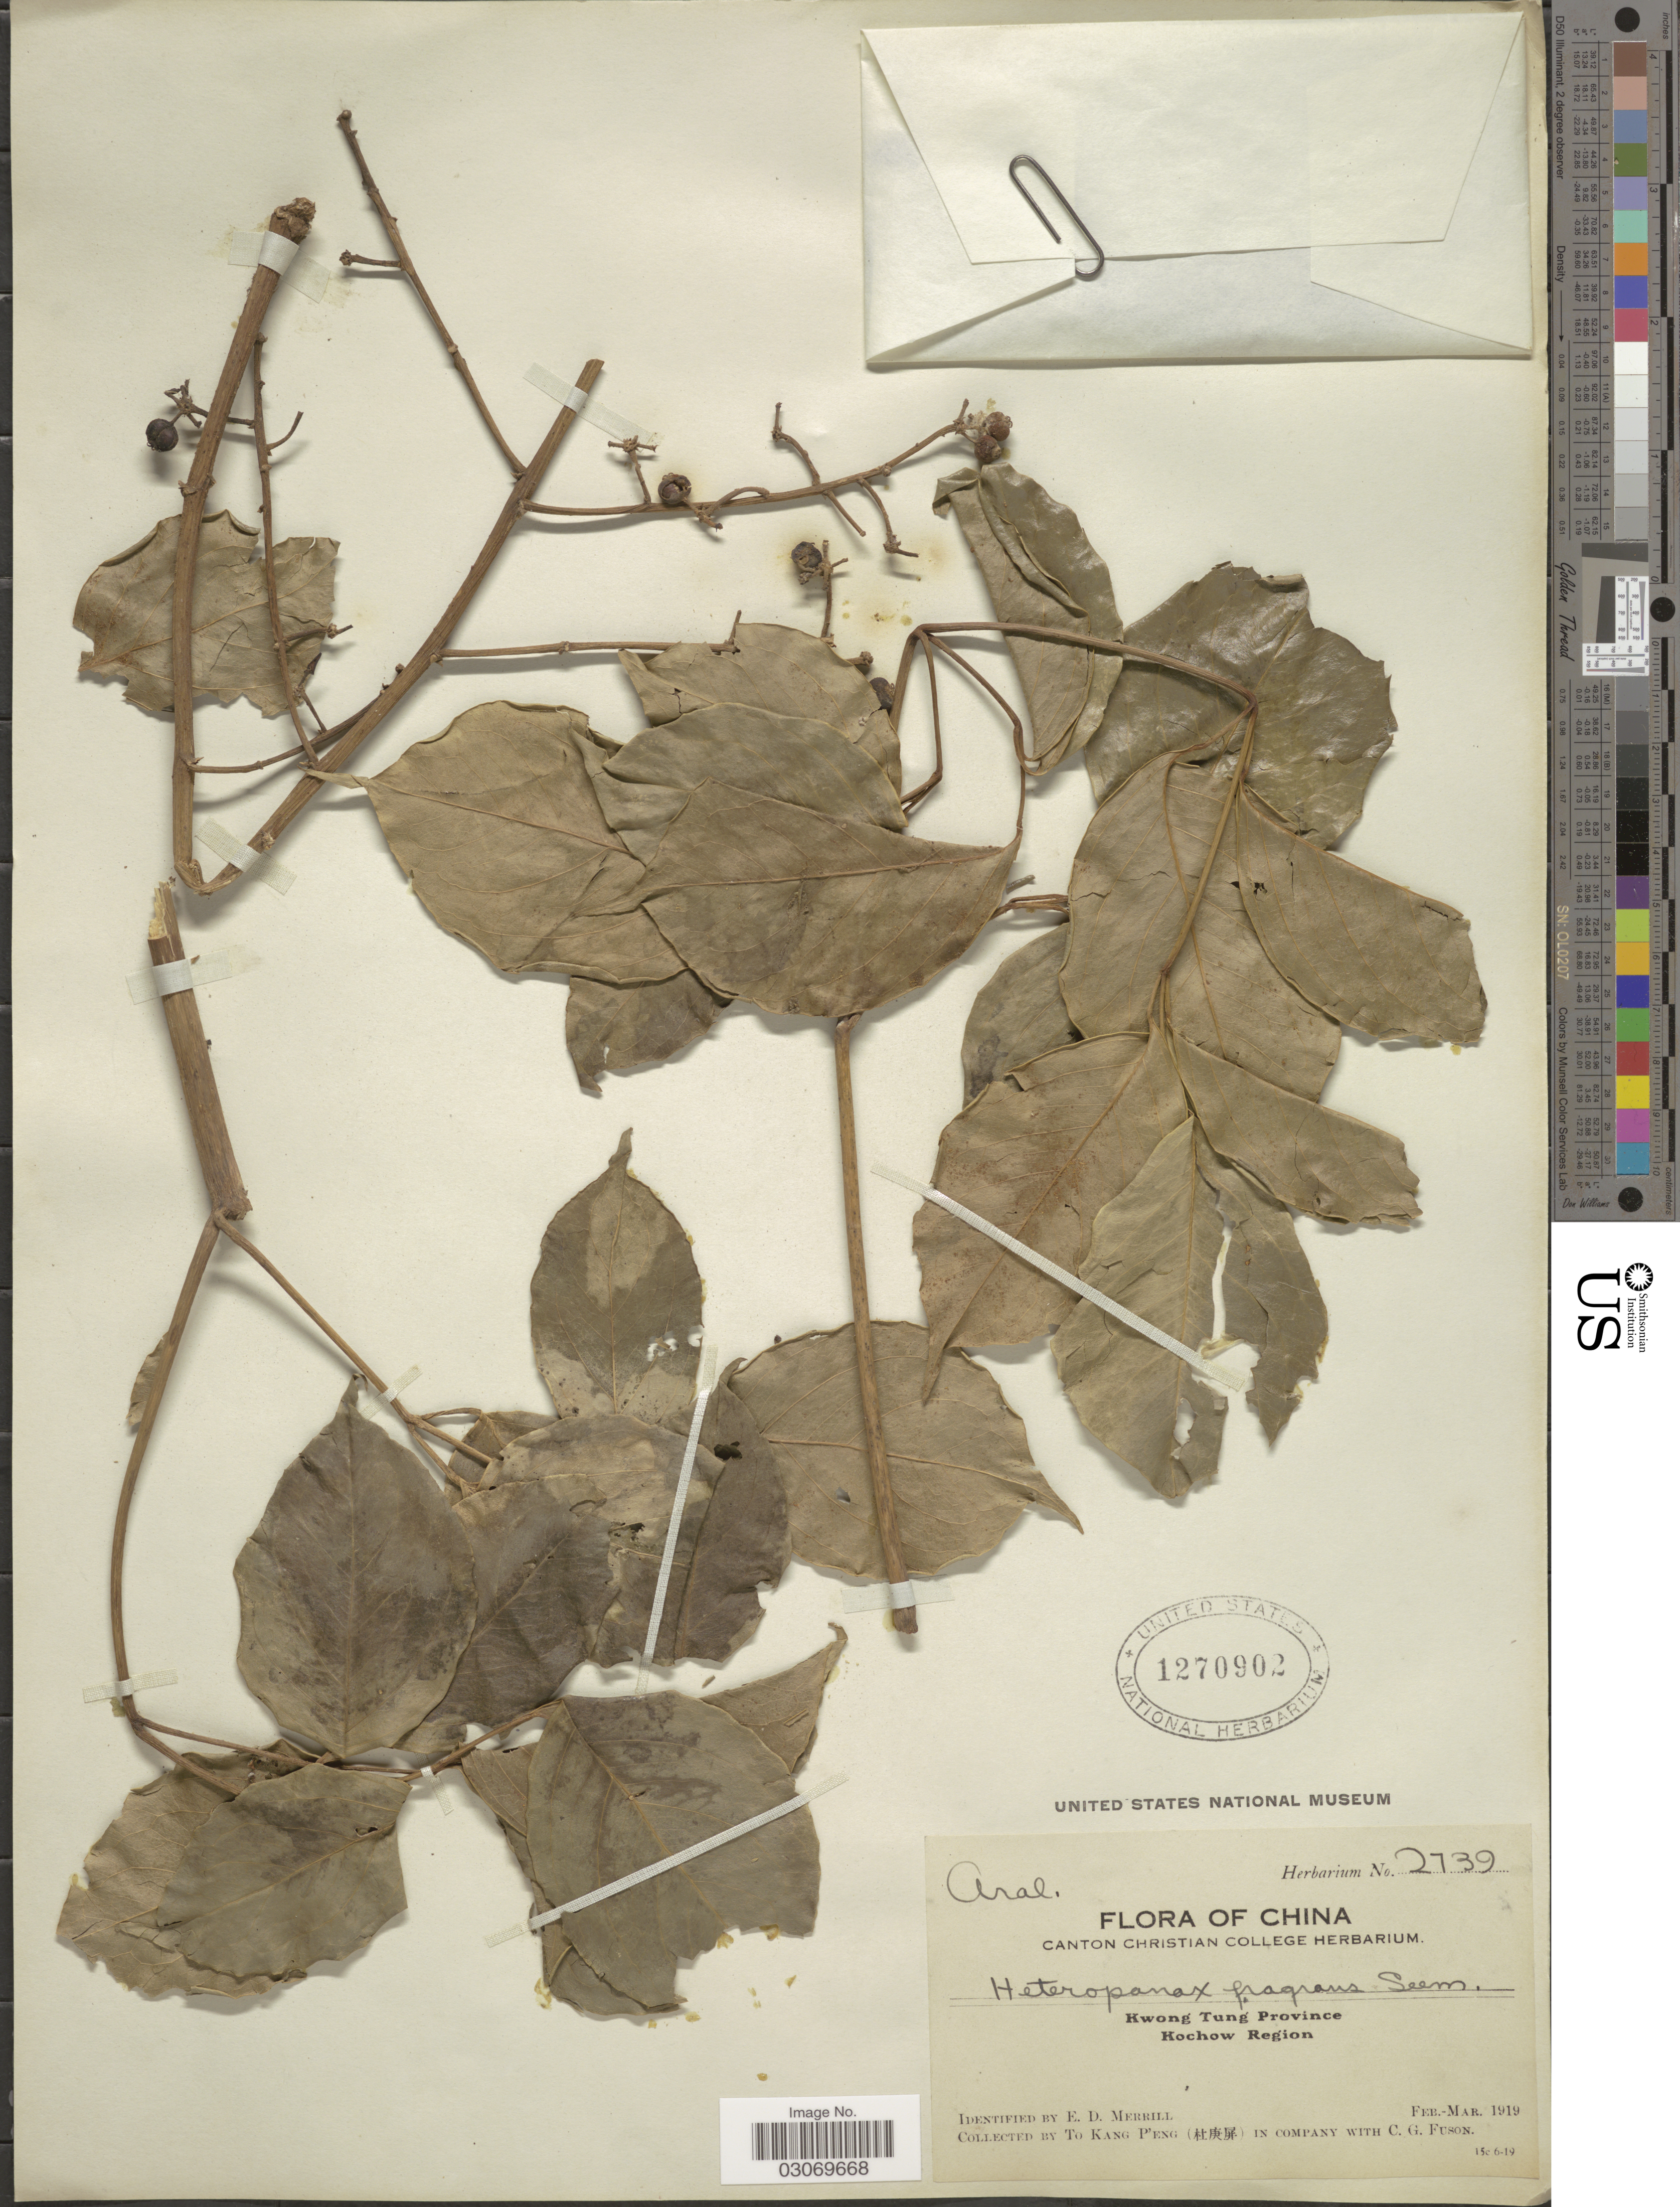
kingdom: Plantae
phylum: Tracheophyta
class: Magnoliopsida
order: Apiales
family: Araliaceae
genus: Heteropanax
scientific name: Heteropanax fragrans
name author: (Roxb.) Seem.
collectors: To Kang P'eng & C. Fuson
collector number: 2139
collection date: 1919-02/1919-03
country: China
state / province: Guangdong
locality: Kwong Tung Province, Kochow Region.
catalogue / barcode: US 1270902